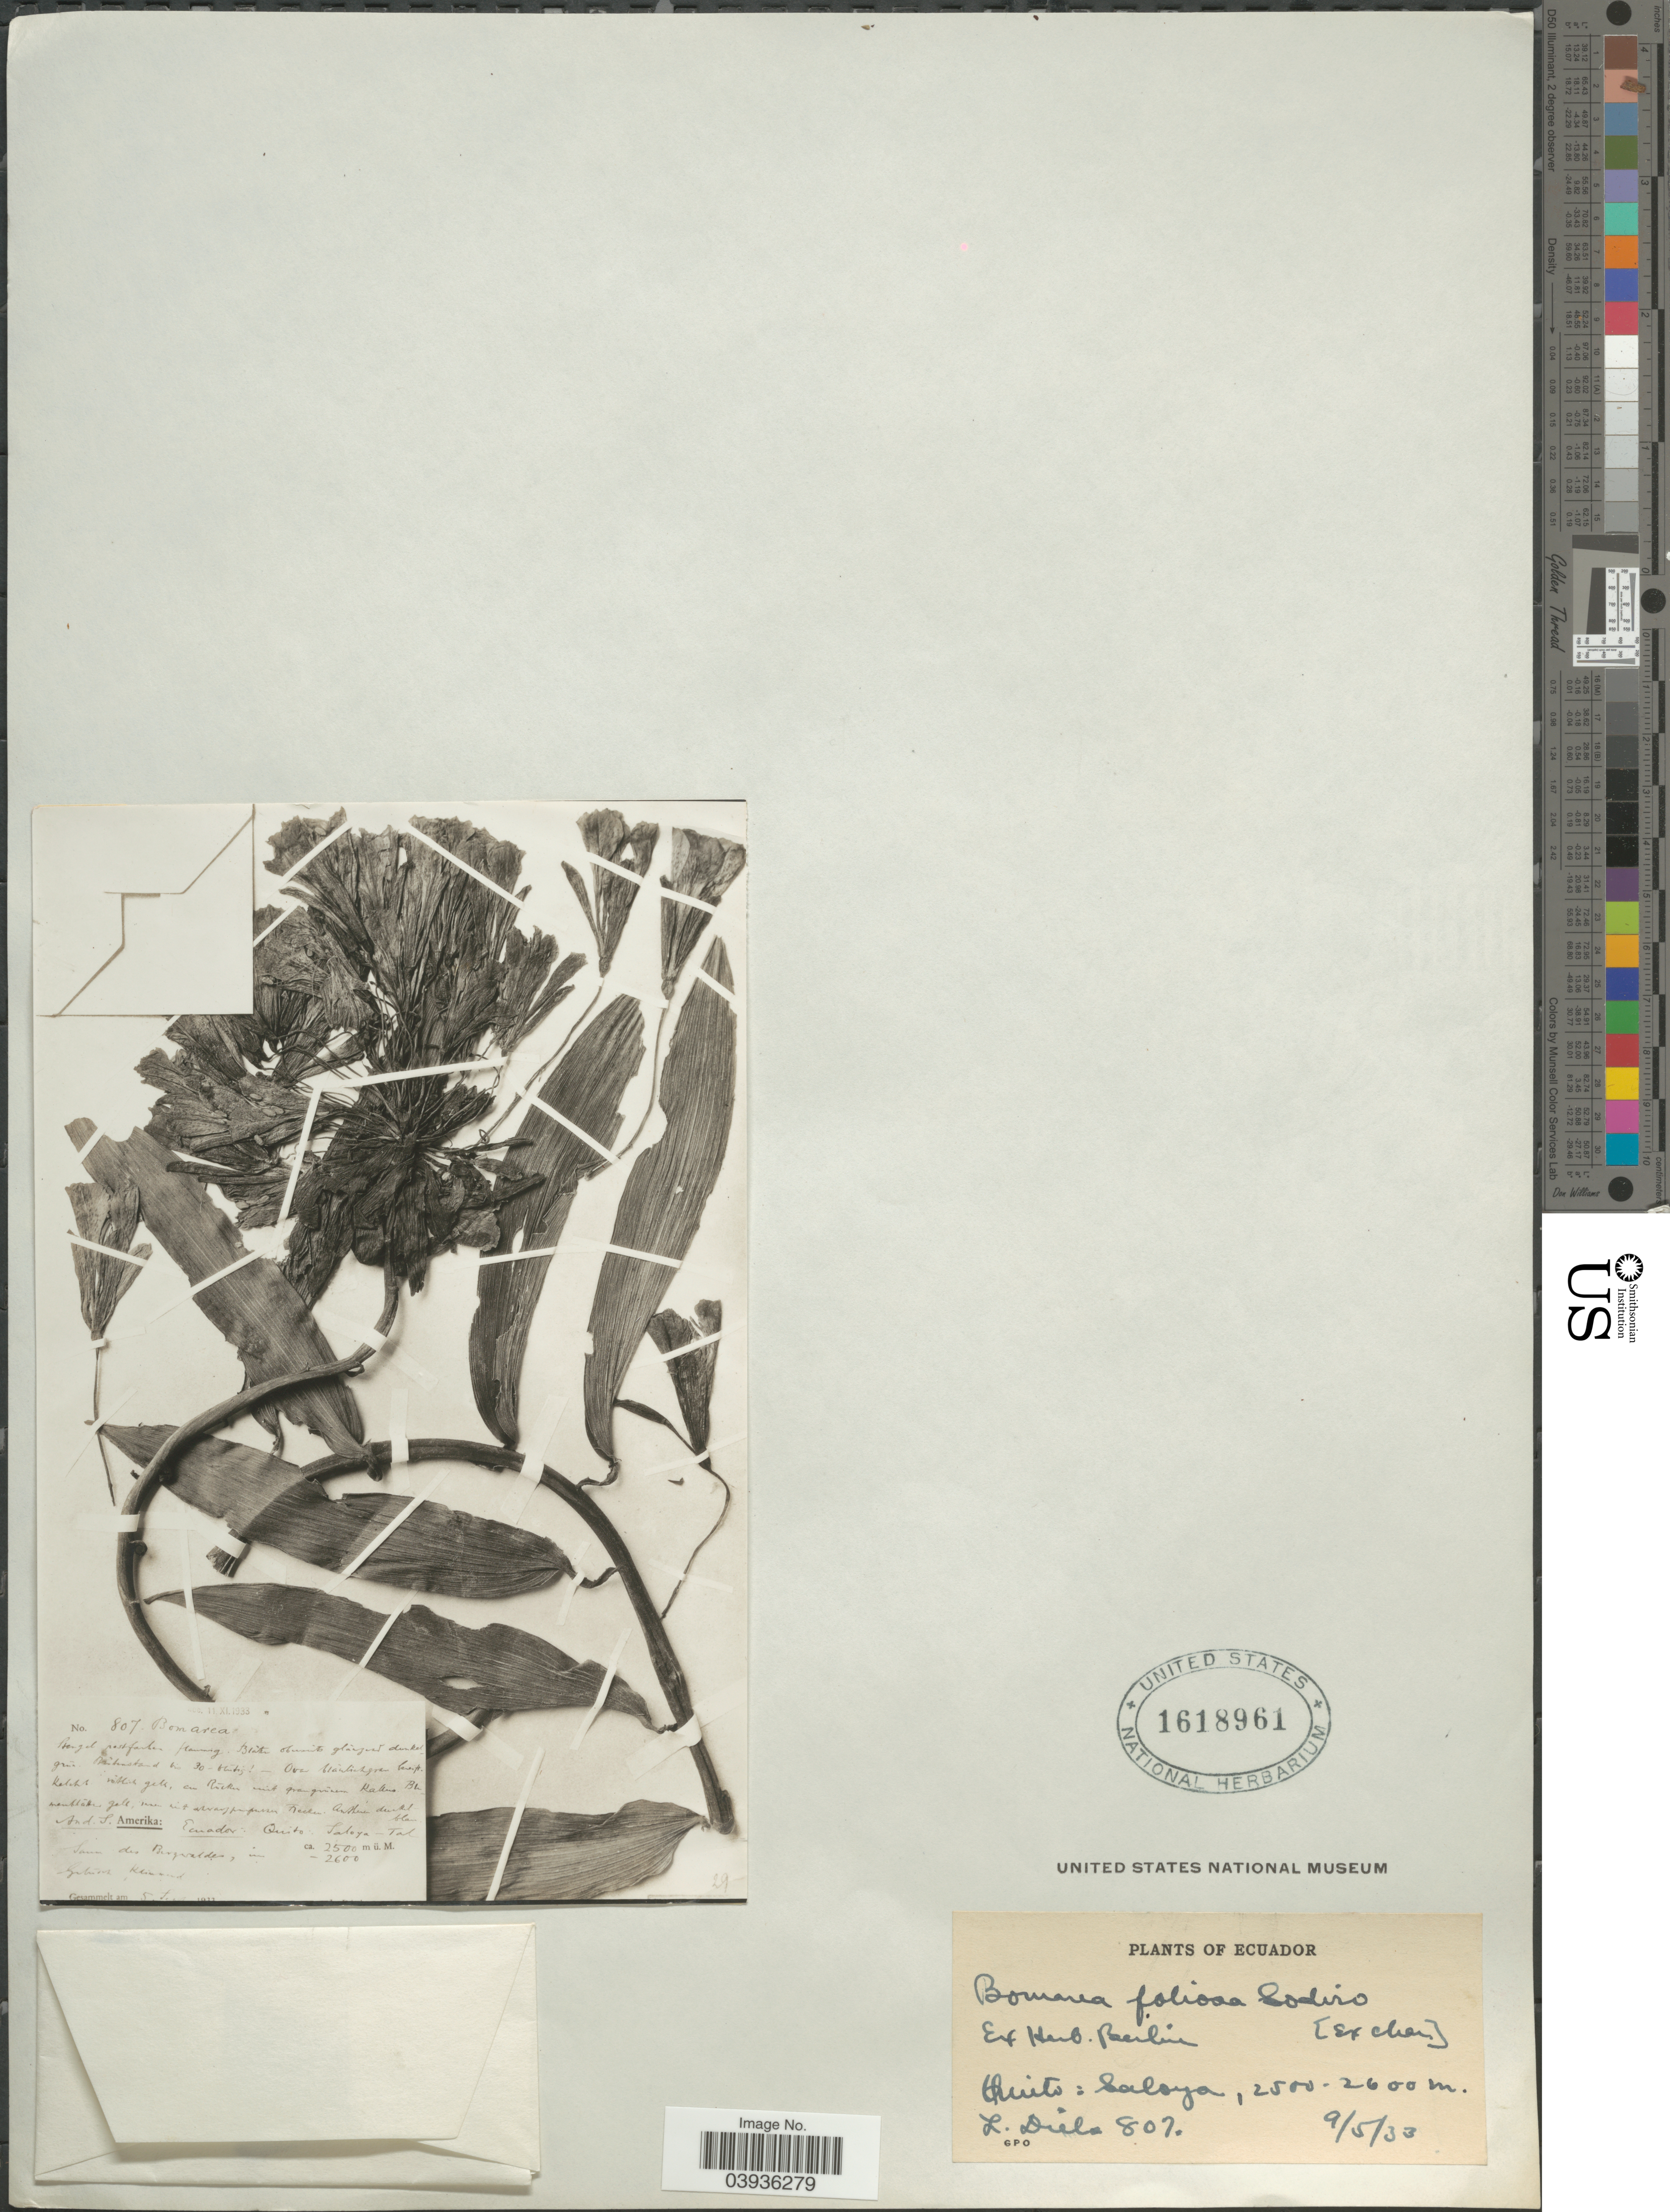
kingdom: Plantae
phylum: Tracheophyta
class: Liliopsida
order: Liliales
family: Alstroemeriaceae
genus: Bomarea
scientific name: Bomarea foliosa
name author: Sodiro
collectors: L. Diels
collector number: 807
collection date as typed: Transcribed d/m/y: 9/5/33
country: Ecuador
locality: Quito: Saloya.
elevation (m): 2500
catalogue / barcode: US 1618961